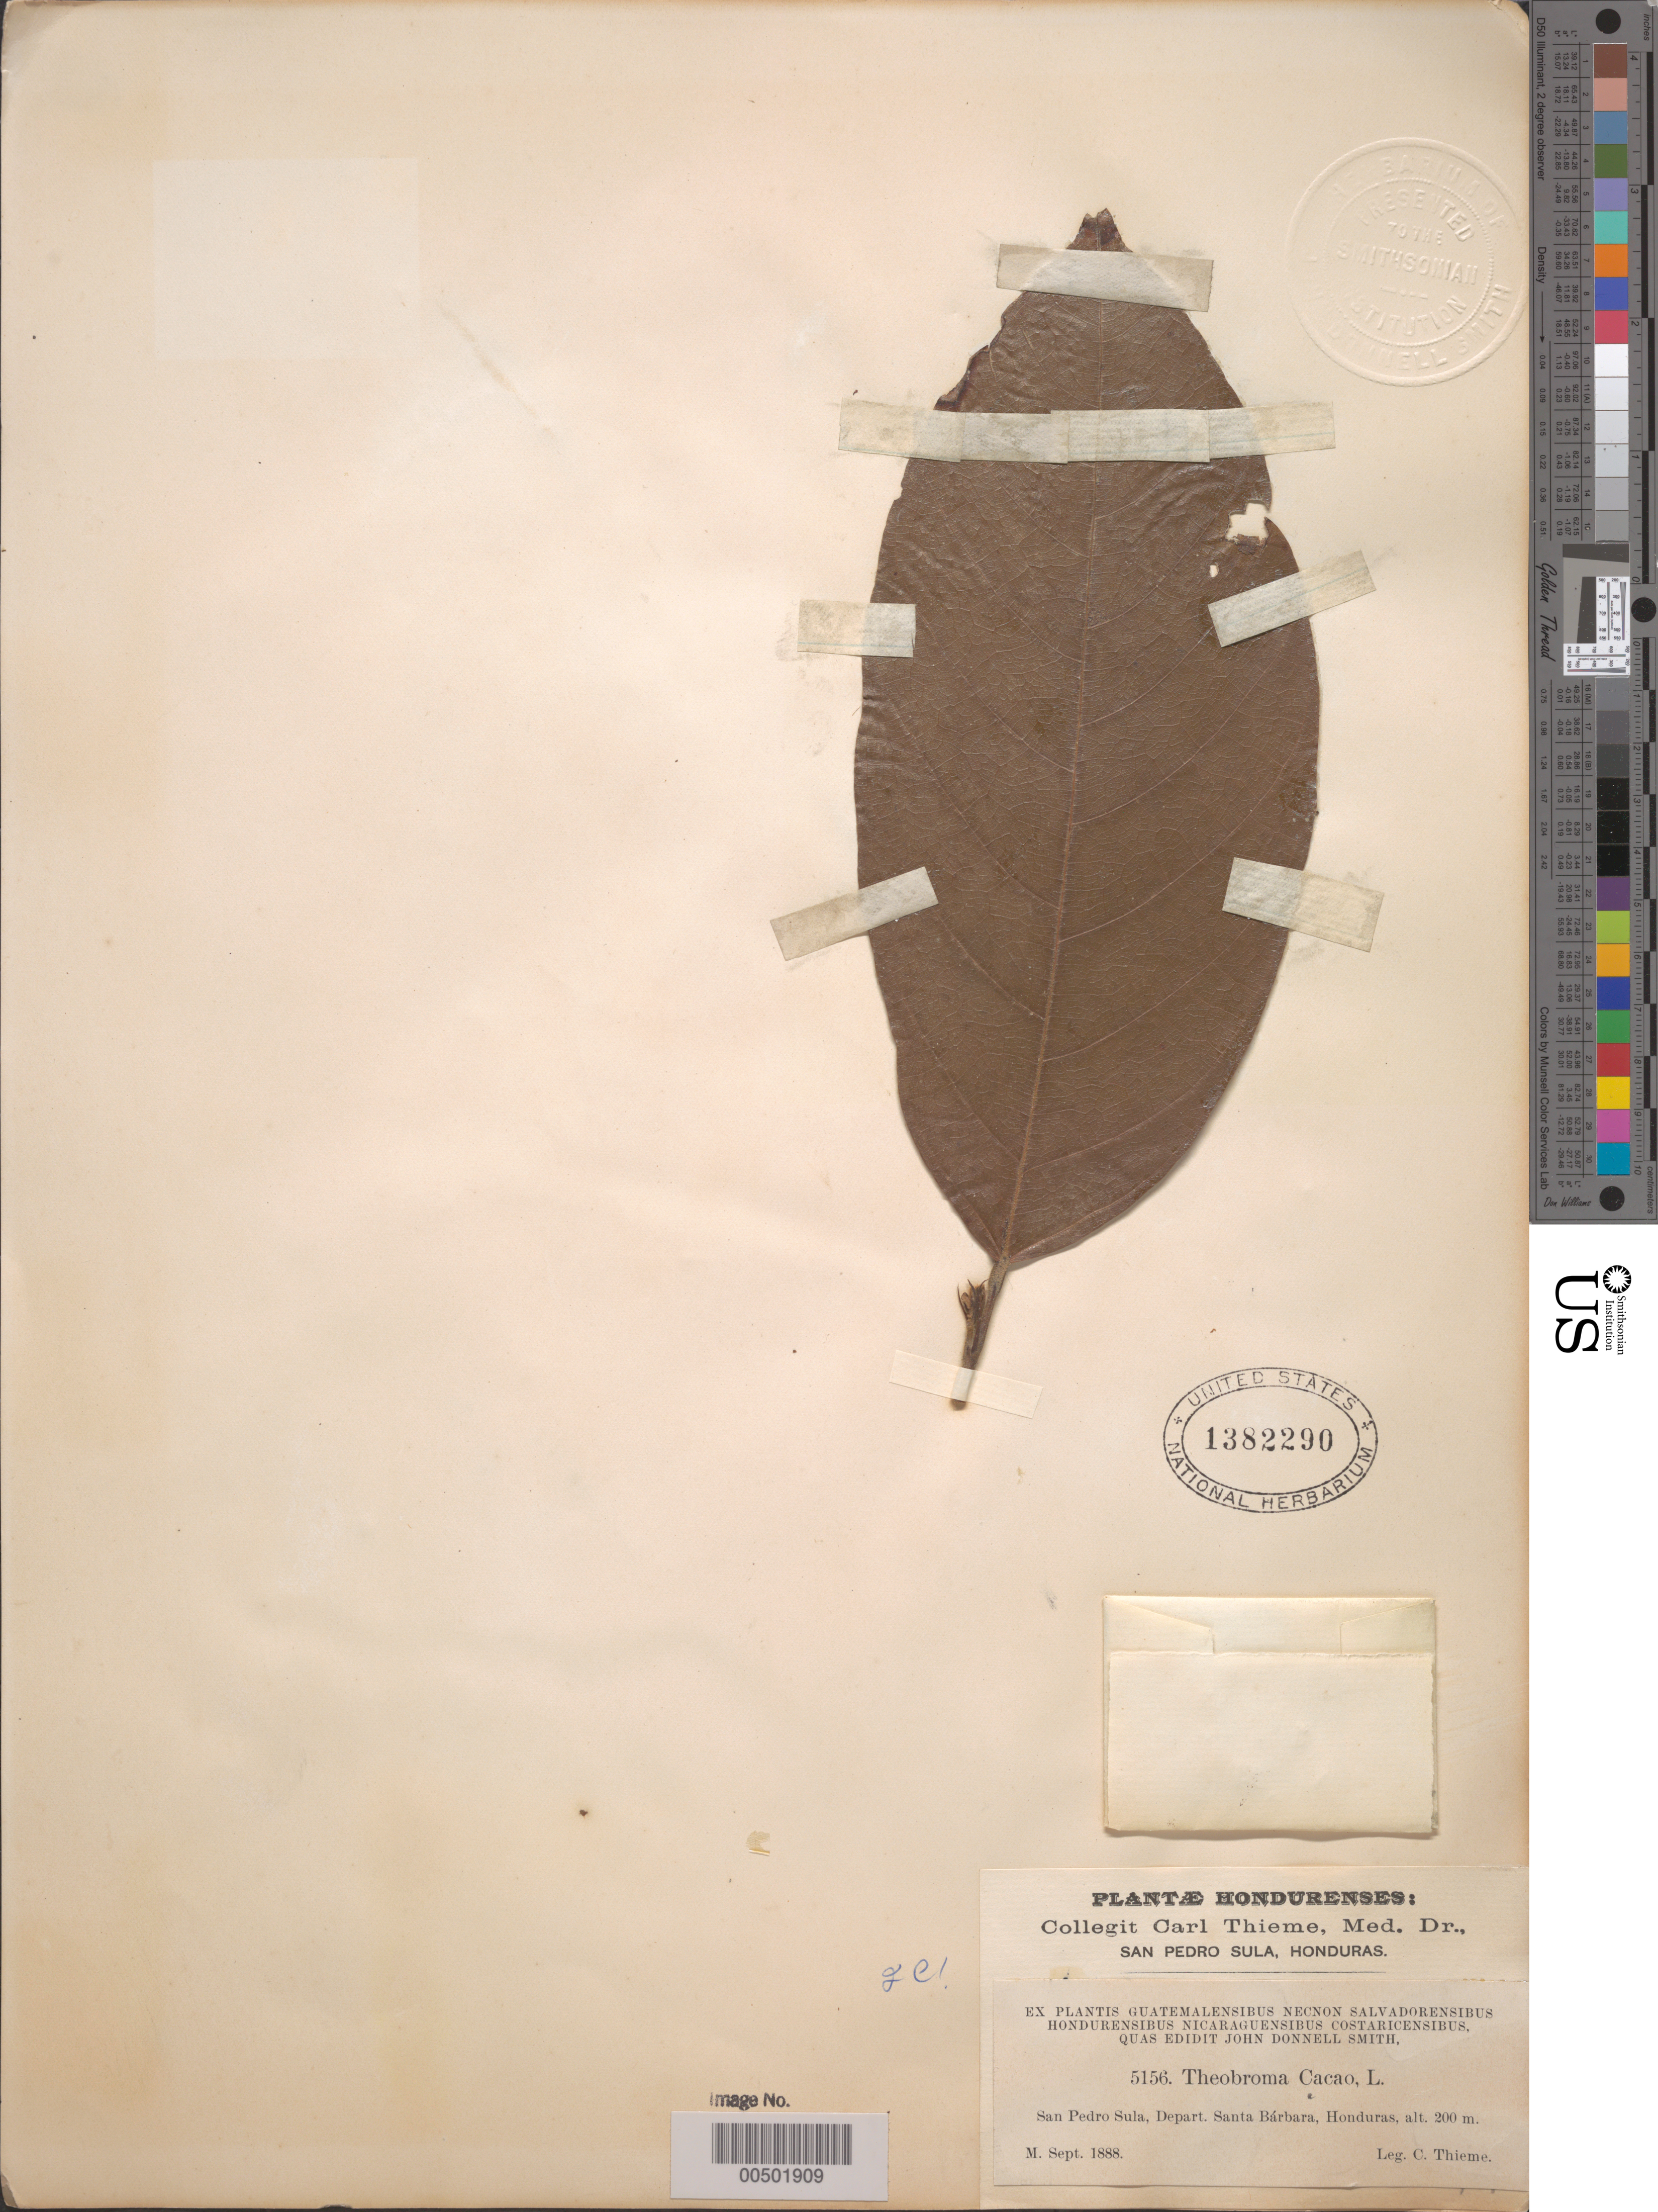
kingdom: Plantae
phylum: Tracheophyta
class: Magnoliopsida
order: Malvales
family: Malvaceae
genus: Theobroma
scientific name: Theobroma cacao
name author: L.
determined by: Cuatrecasas, J.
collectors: C. Thieme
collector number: ex Pl. Guat. 5156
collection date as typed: Sep 1888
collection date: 1888-09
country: Honduras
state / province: Santa Bárbara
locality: San Pedro Sula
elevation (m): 200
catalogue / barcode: US 1382290